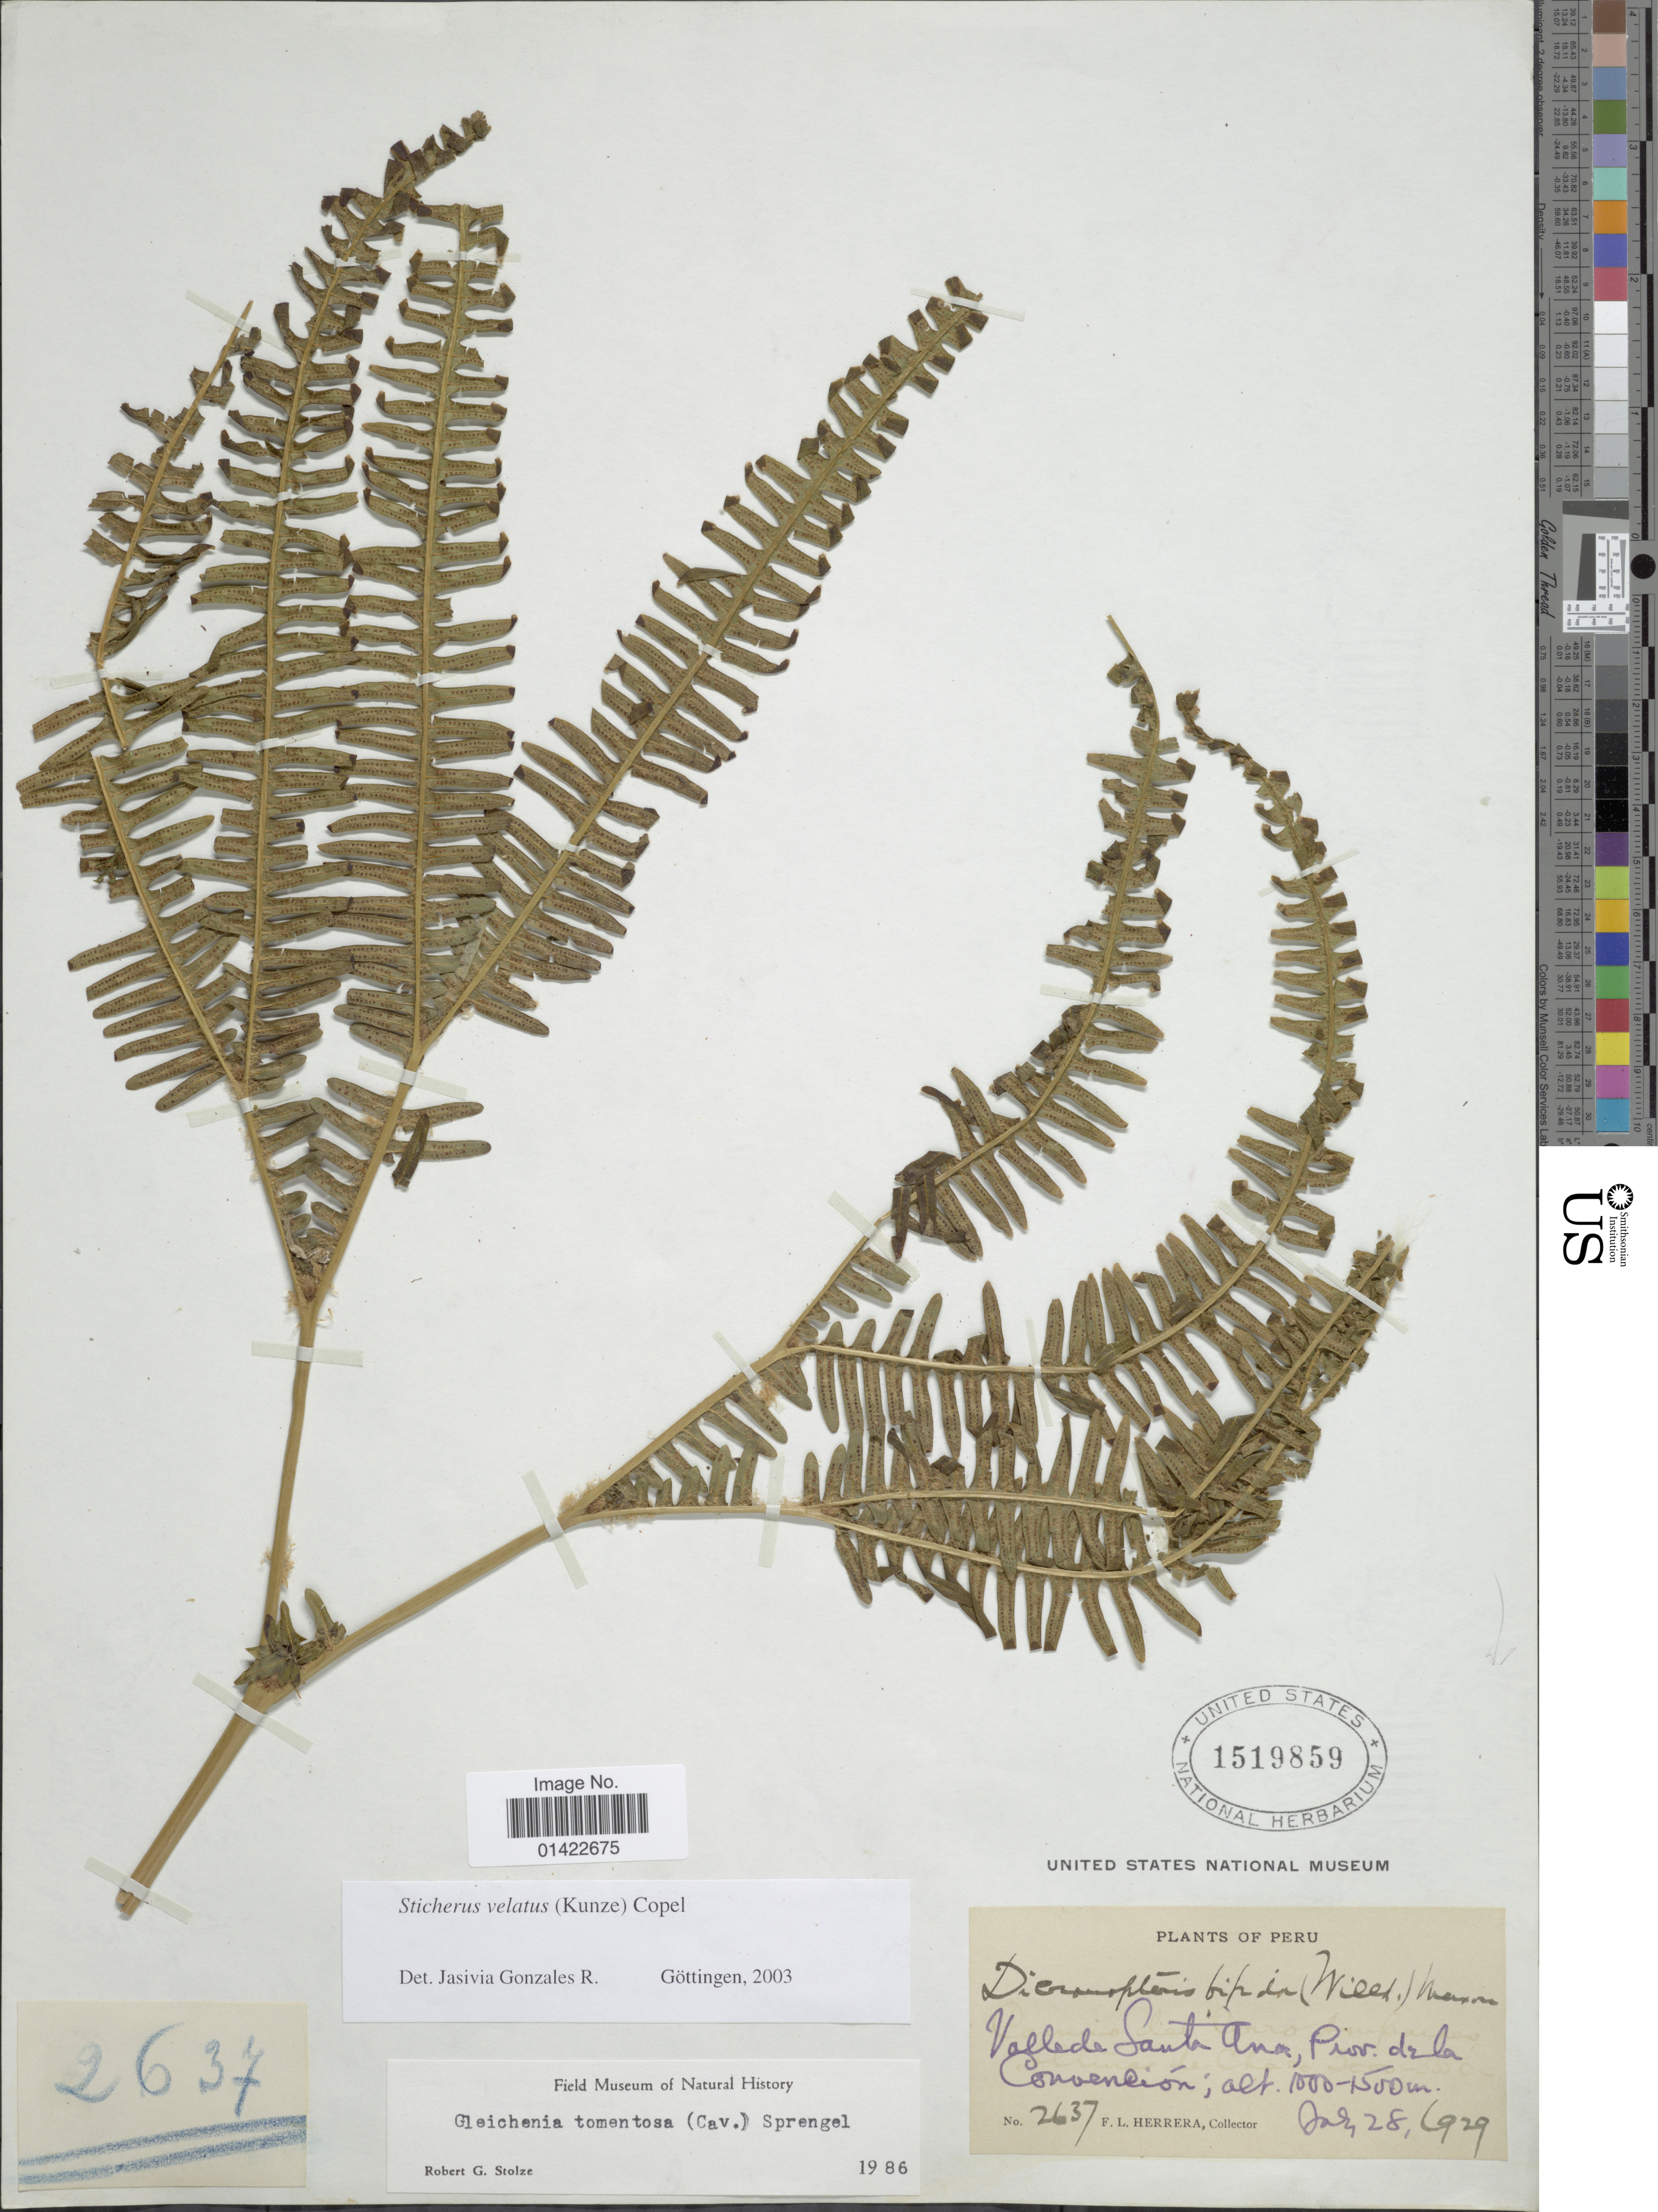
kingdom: Plantae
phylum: Tracheophyta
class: Polypodiopsida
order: Gleicheniales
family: Gleicheniaceae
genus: Sticherus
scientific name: Sticherus tomentosus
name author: (Cav. ex Sw.) A.R. Sm.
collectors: F. L. Herrera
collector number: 2637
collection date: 1929-07-28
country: Peru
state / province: Cusco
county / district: La Convención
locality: Valle de Santa Ana, Prov. de la Convención.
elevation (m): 1000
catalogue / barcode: US 1519859